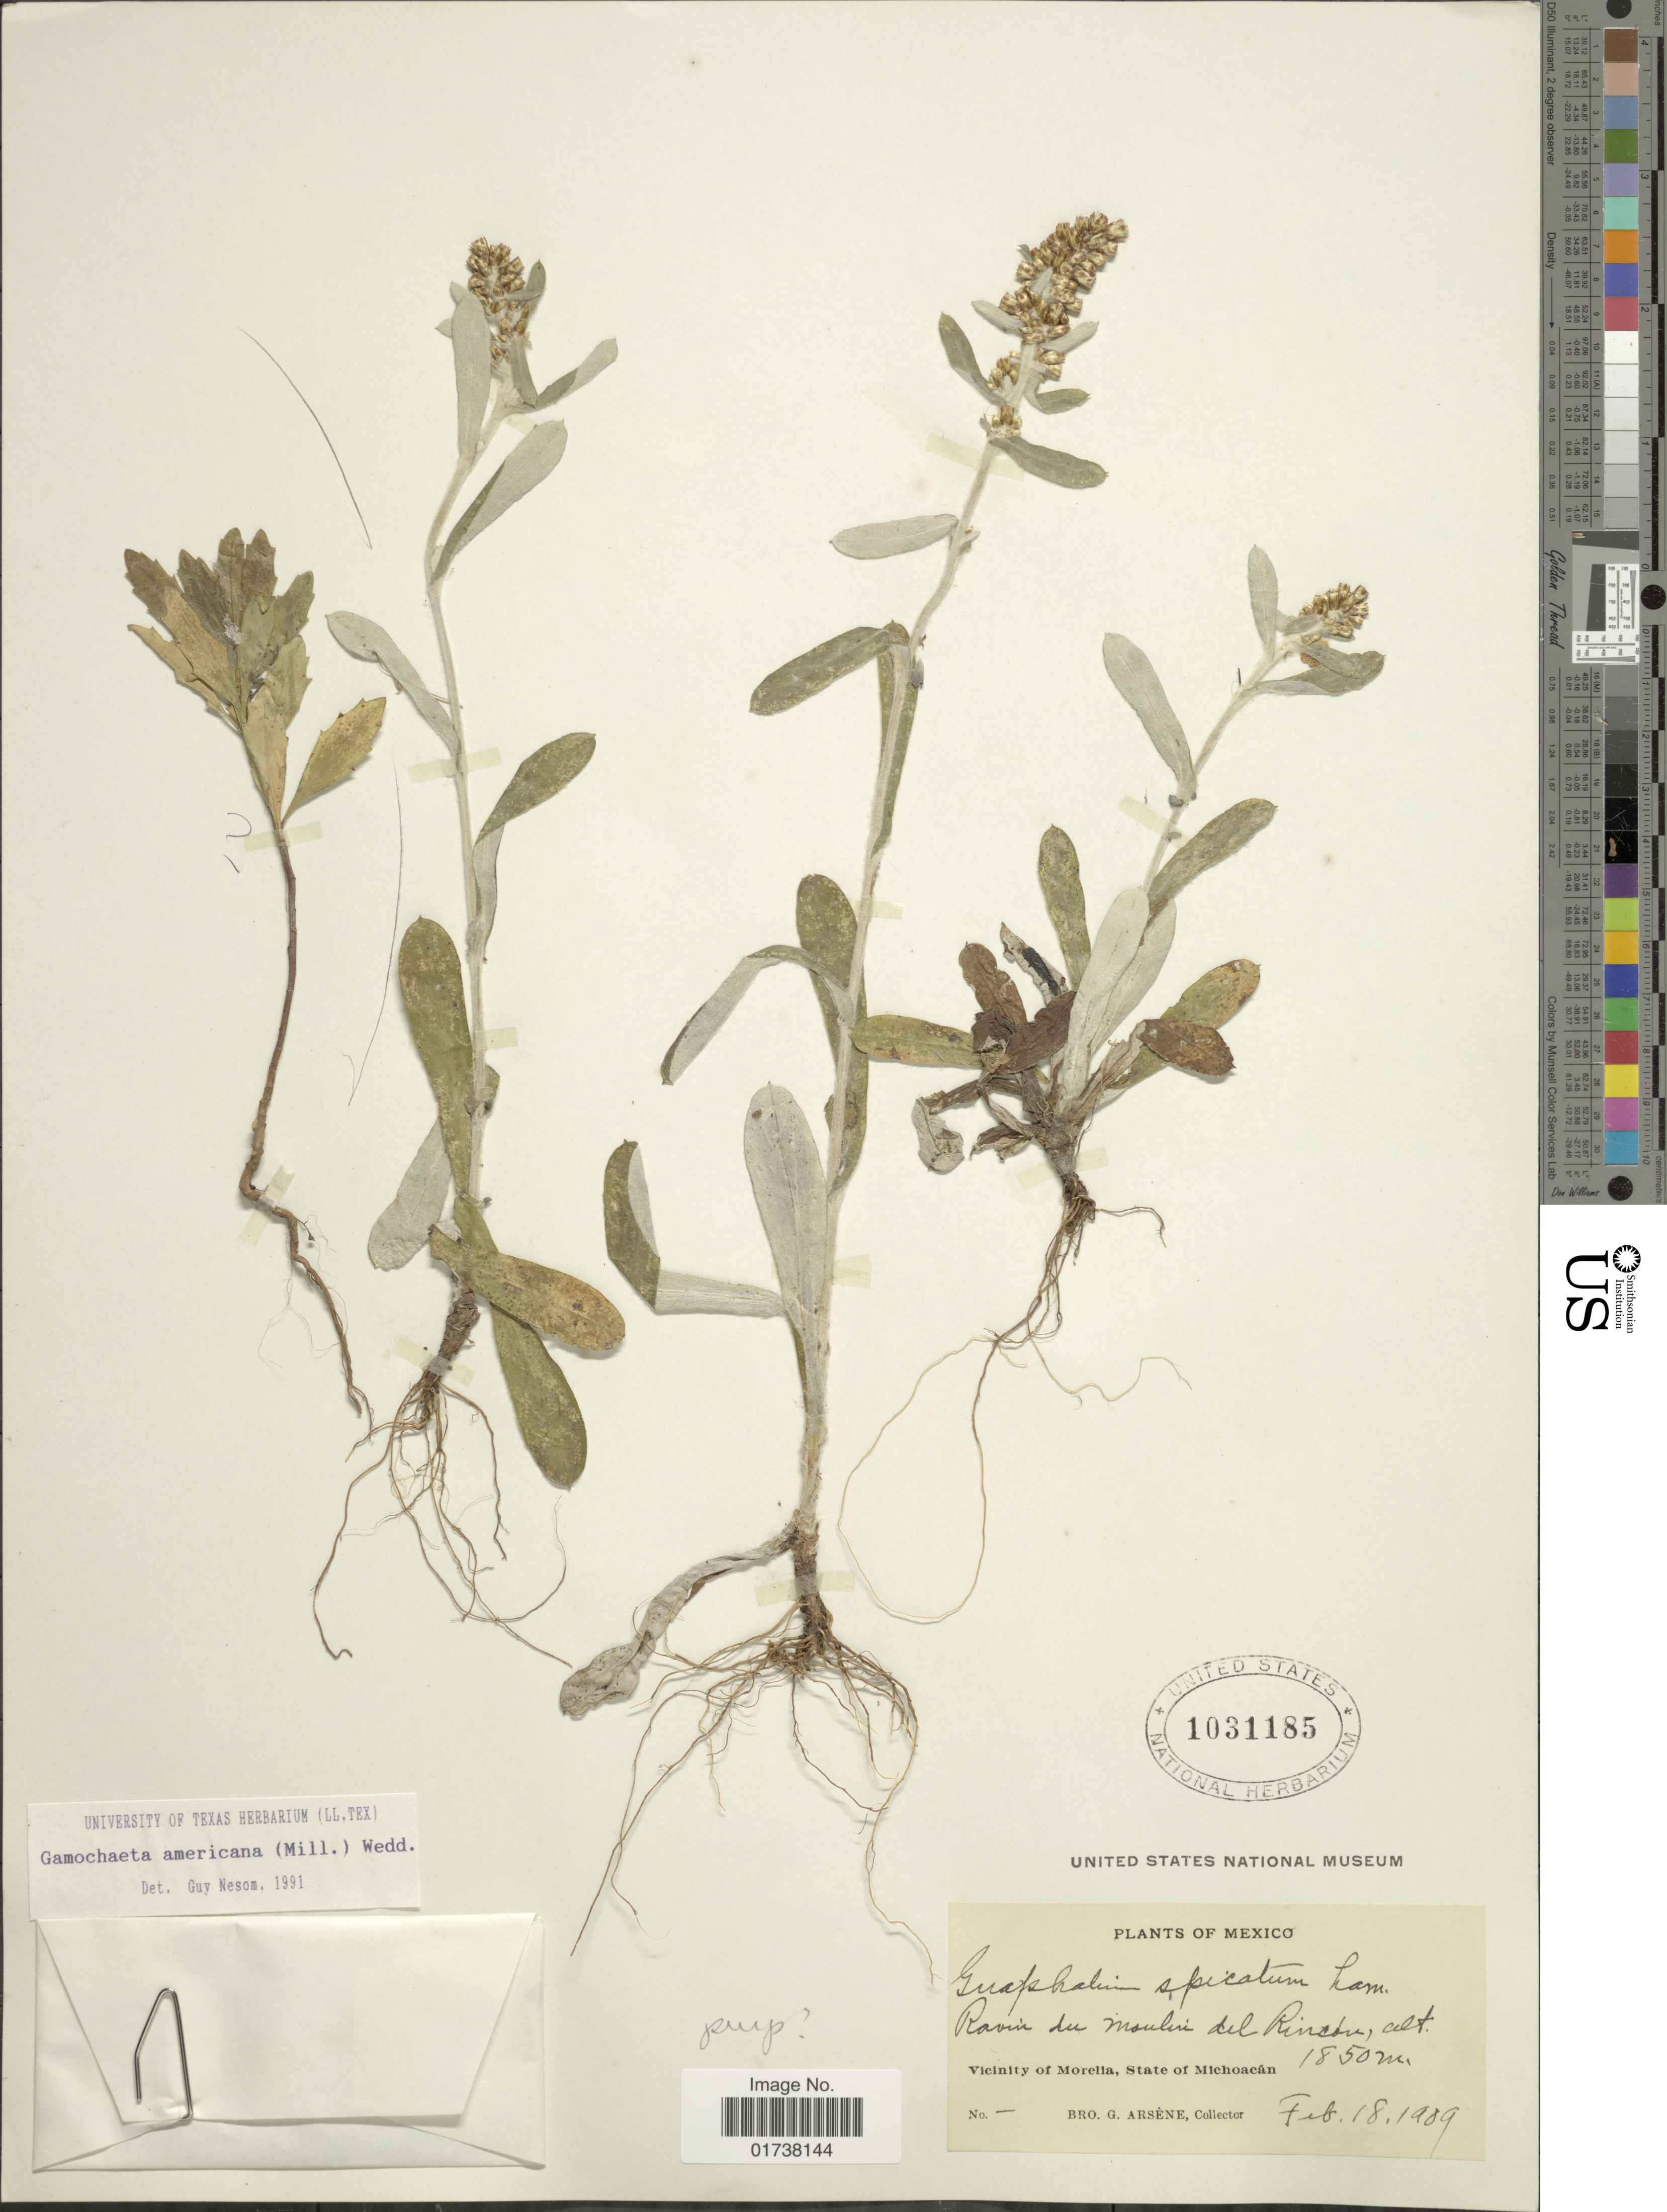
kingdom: Plantae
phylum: Tracheophyta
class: Magnoliopsida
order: Asterales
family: Asteraceae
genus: Gamochaeta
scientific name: Gamochaeta americana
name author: (Mill.) Wedd.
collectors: Bro. G. Arsène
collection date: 1909-02-18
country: Mexico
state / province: Michoacán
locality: Ravin du moulin, del Rincon, Vicinity of Morelis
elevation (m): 1850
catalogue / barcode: US 1031185